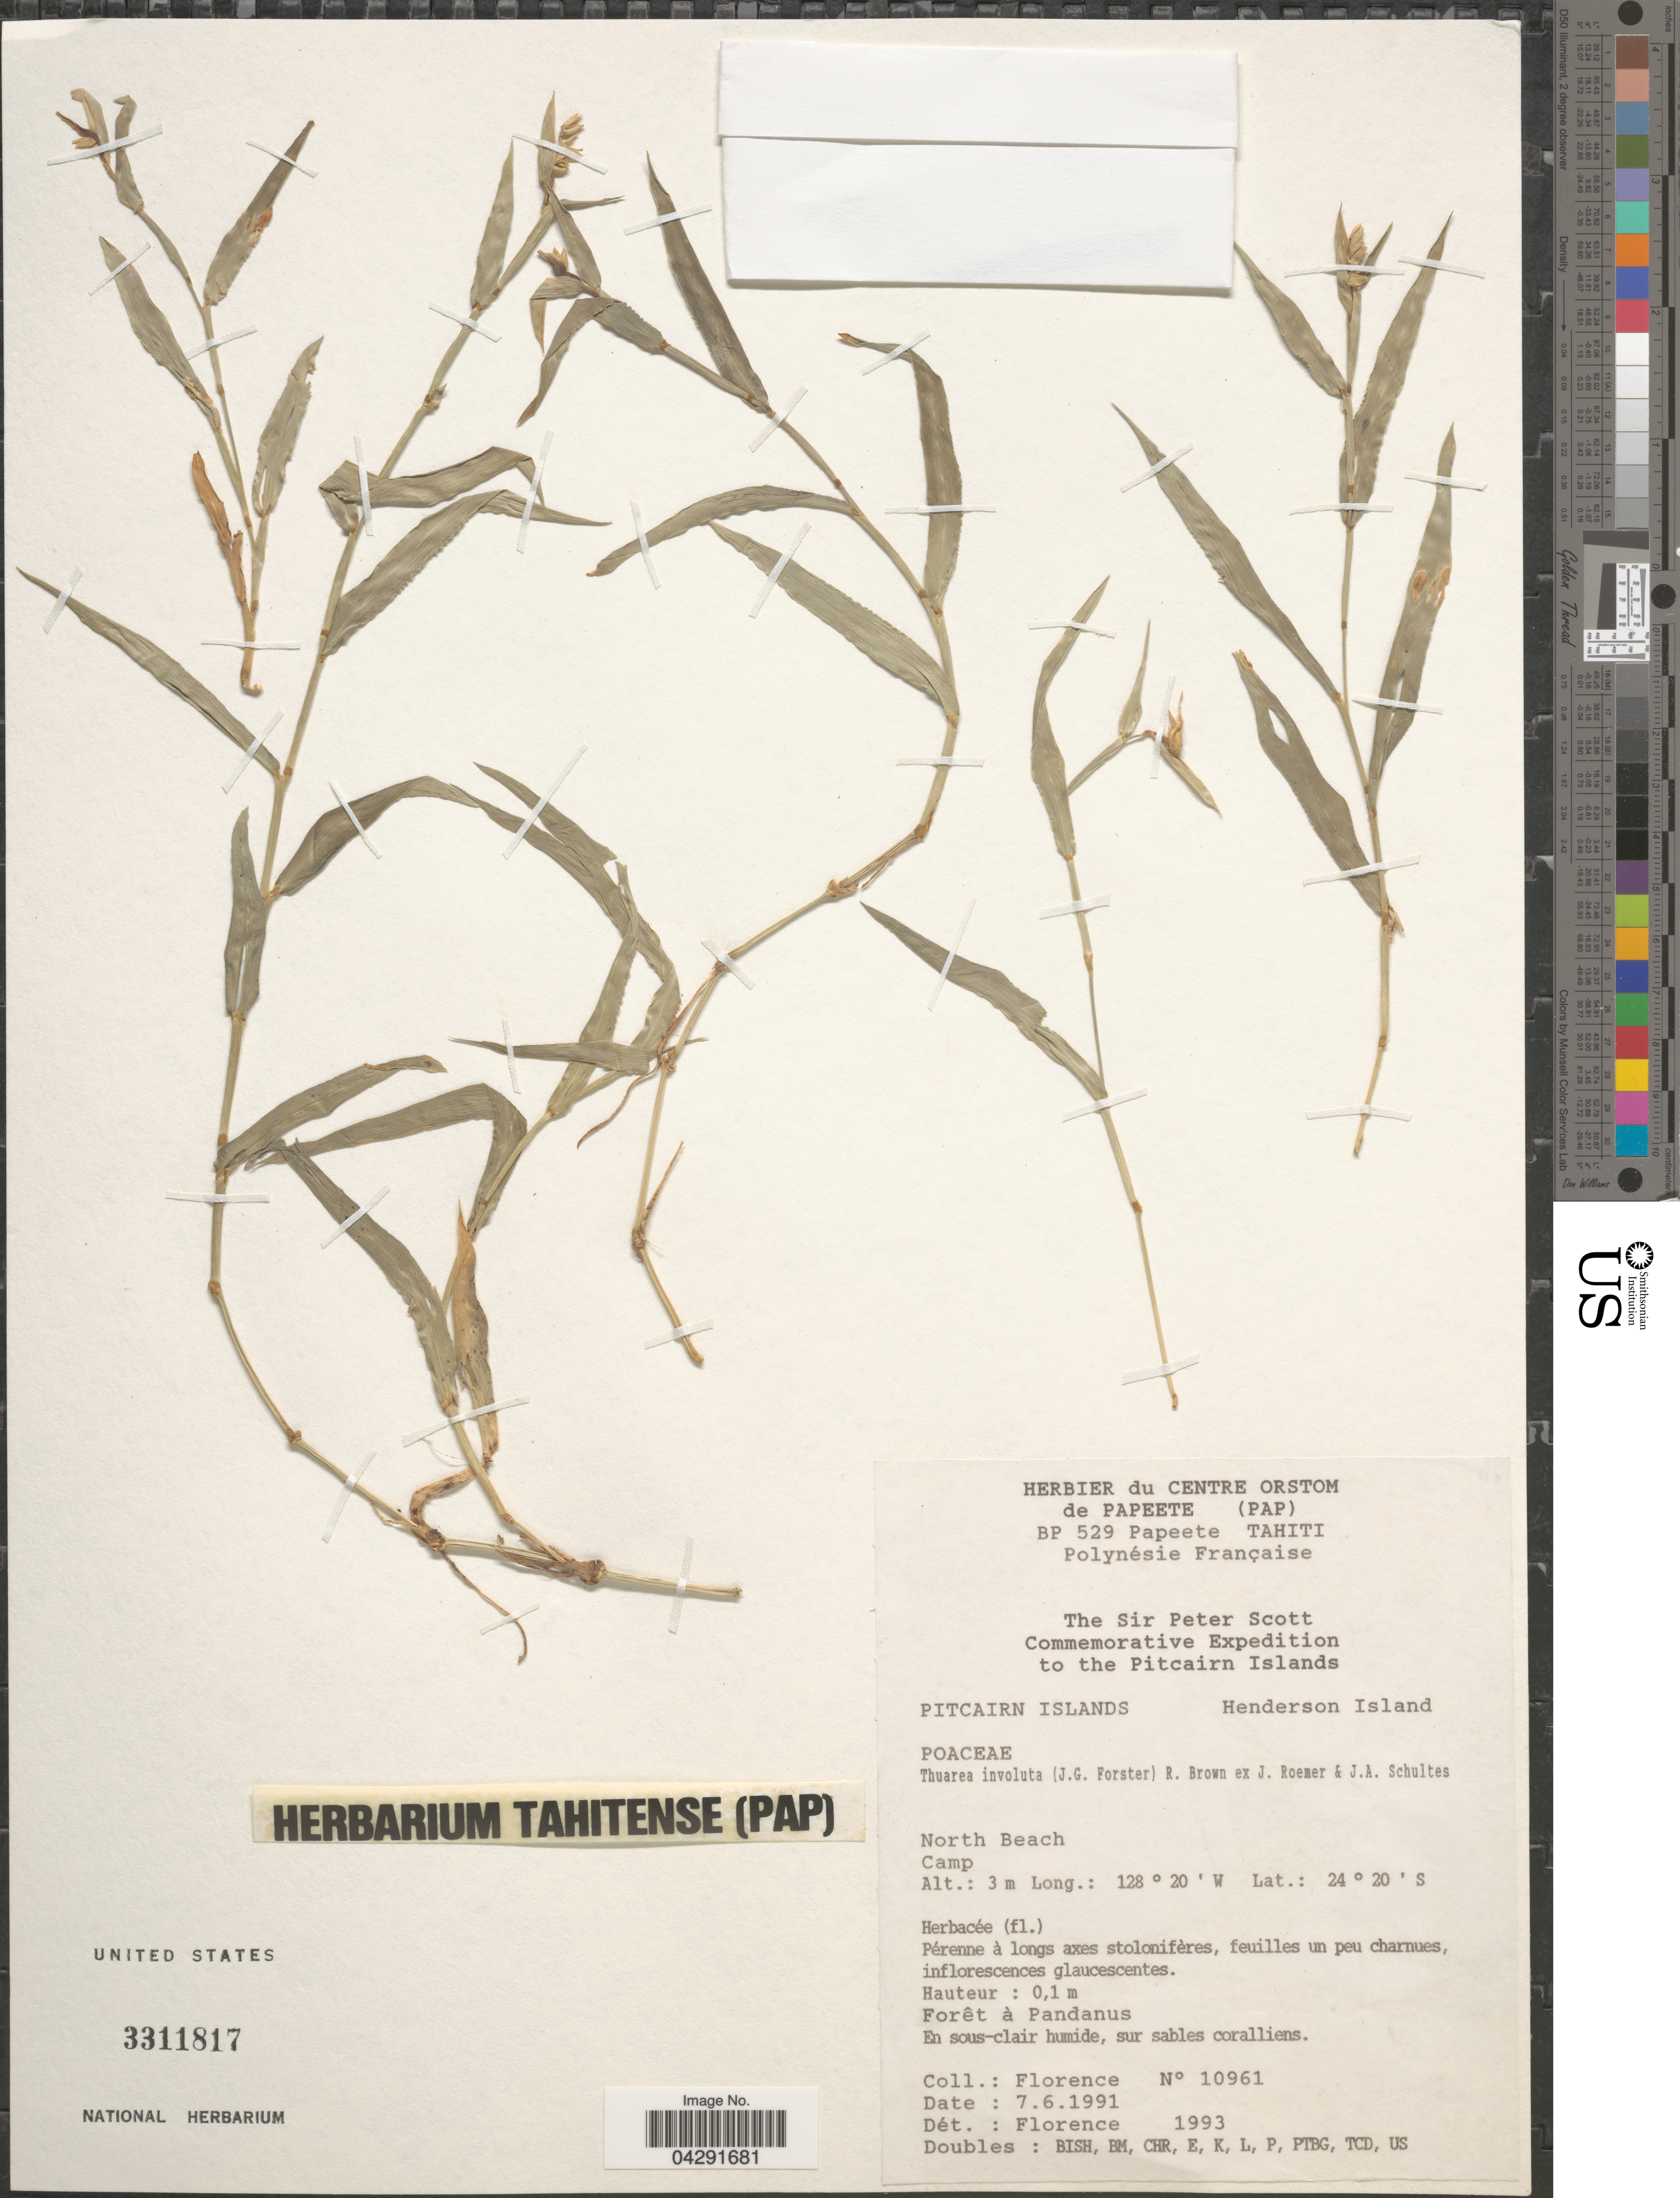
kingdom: Plantae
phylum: Tracheophyta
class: Liliopsida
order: Poales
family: Poaceae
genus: Thuarea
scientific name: Thuarea involuta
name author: (G. Forst.) R. Br. ex Sm.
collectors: -. Florence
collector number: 10961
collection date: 1991-06-07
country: Pitcairn Islands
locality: The Sir Peter Scott Commemorative Expedition to the Pitcairn Islands. Pitcairn Islands. Henderson Island. North Beach Camp.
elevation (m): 3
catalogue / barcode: US 3311817